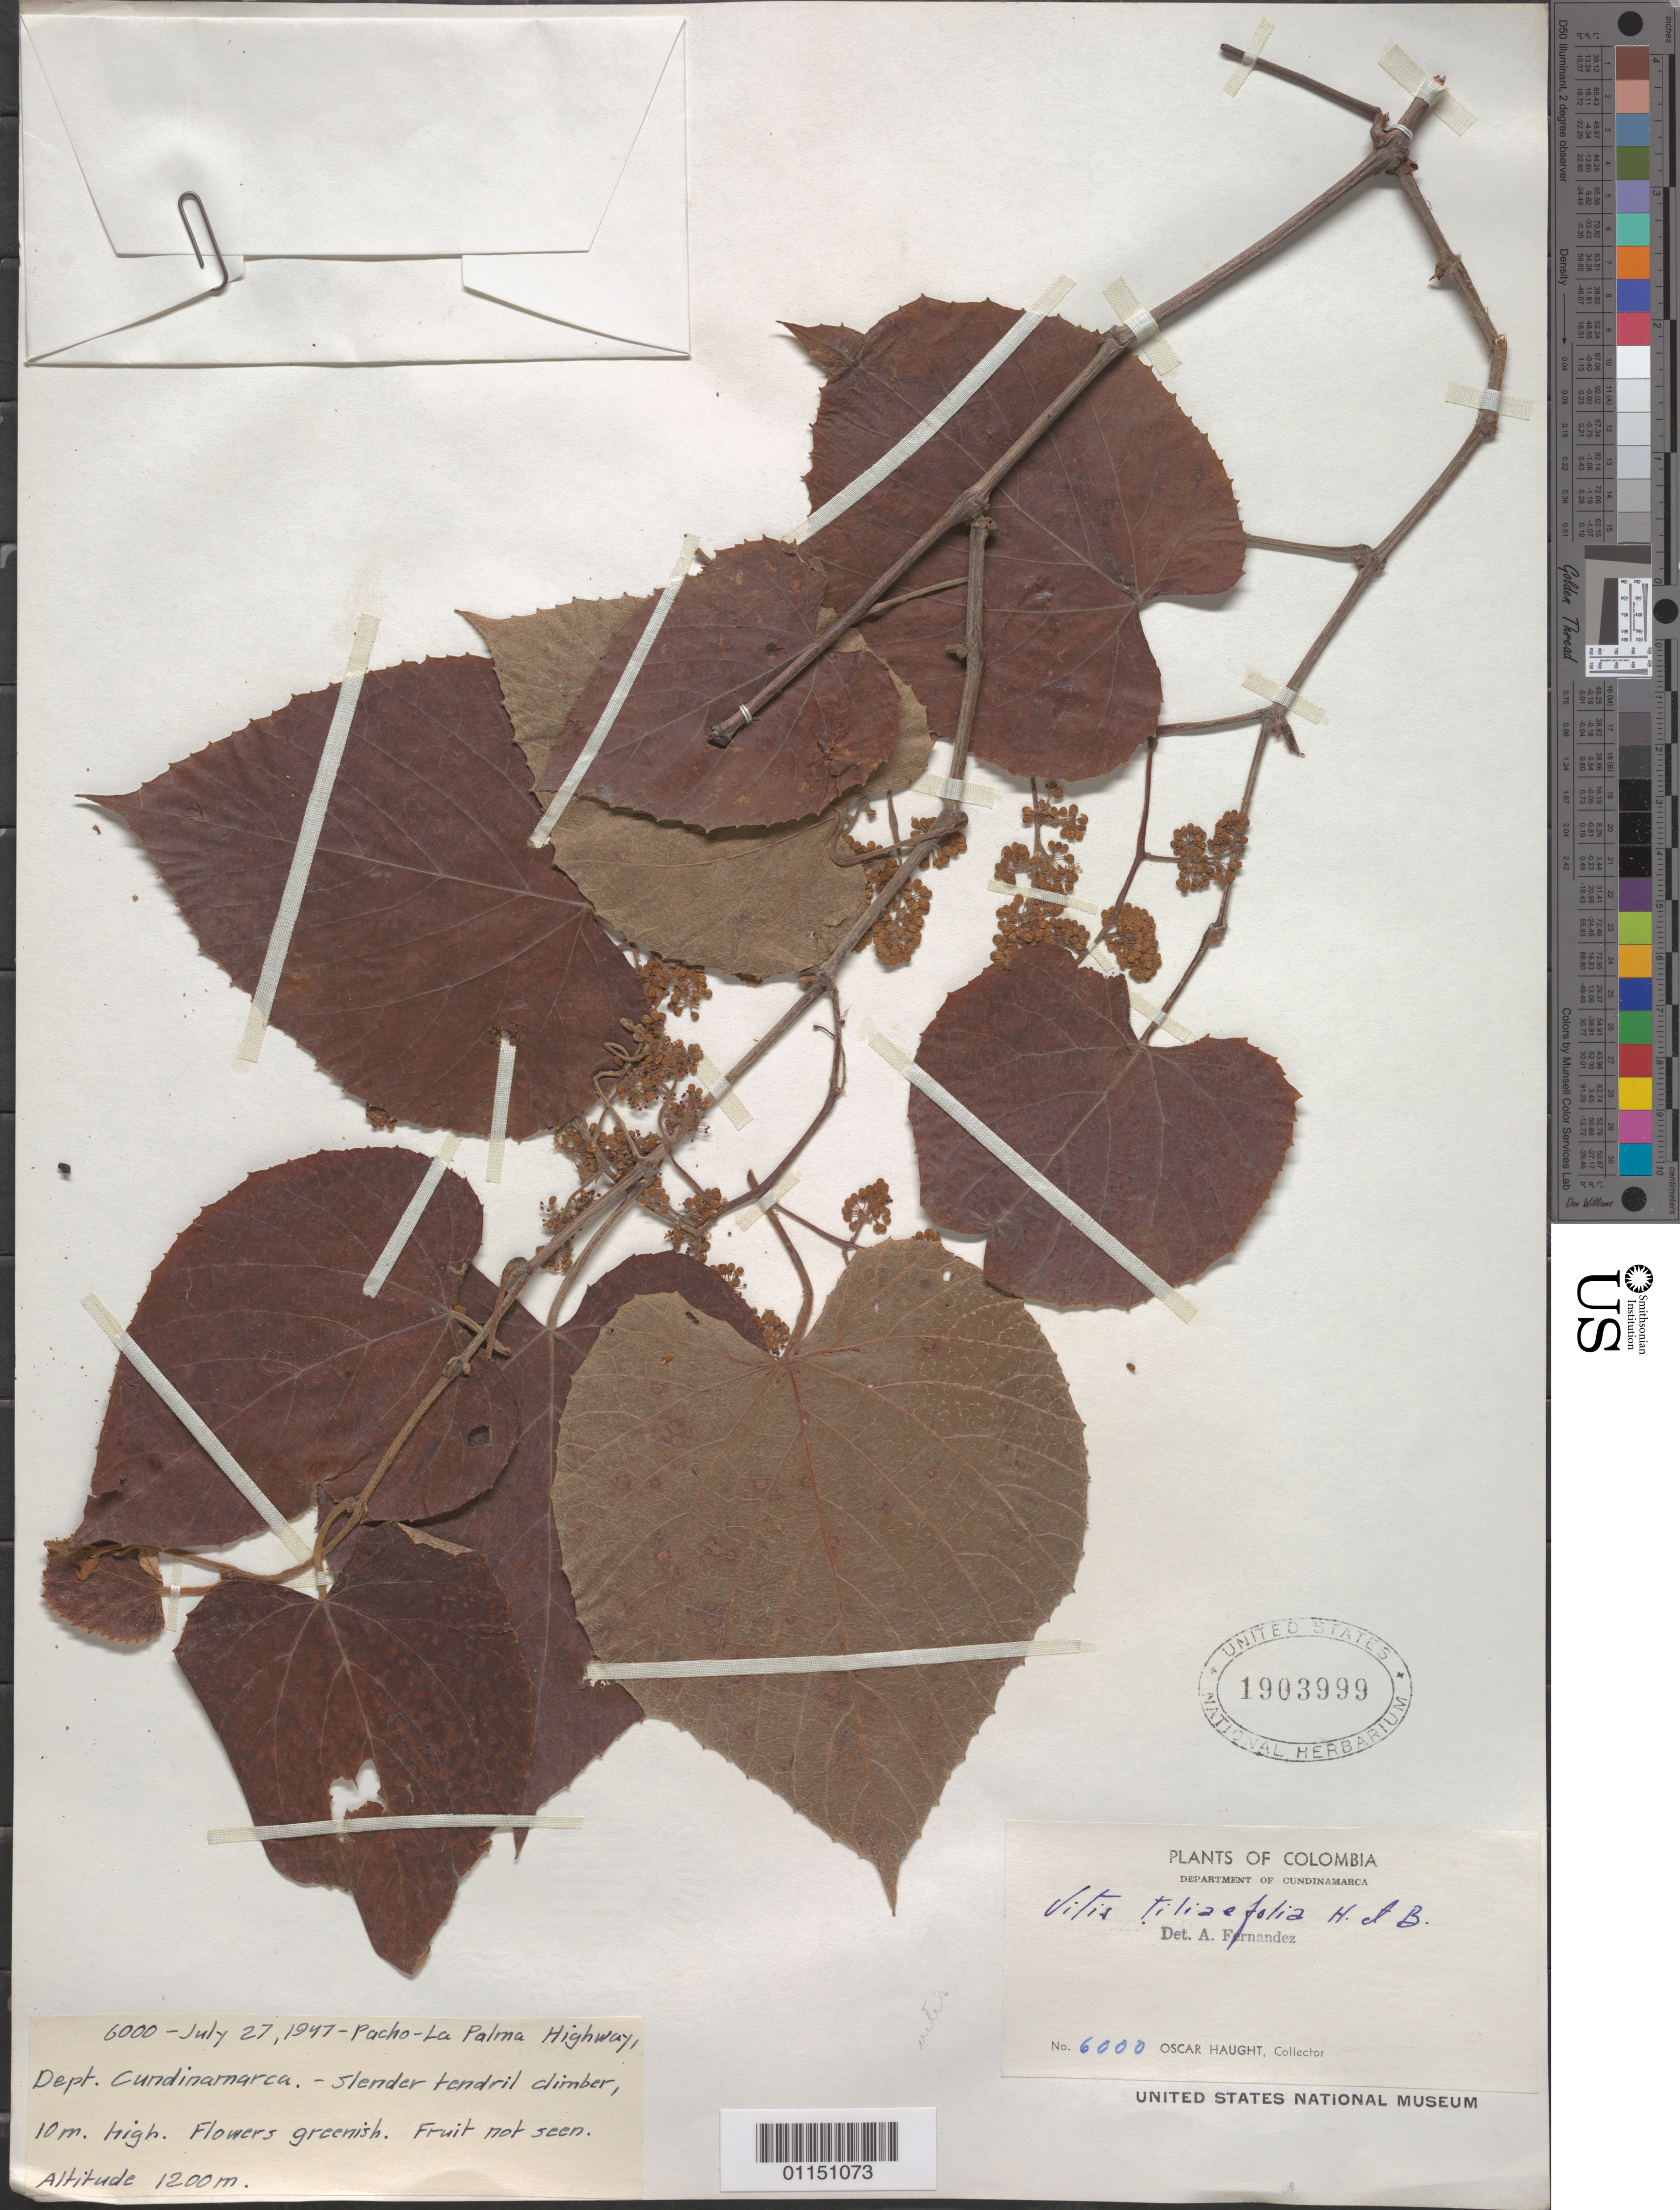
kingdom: Plantae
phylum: Tracheophyta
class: Magnoliopsida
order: Vitales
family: Vitaceae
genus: Vitis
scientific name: Vitis tiliaefolia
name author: Willd.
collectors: O. L. Haught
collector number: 6000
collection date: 1947-07-27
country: Colombia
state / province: Cundinamarca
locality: Pacho - La Palma Hwy.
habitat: Slender tendril climber.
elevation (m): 1200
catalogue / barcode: US 1903999